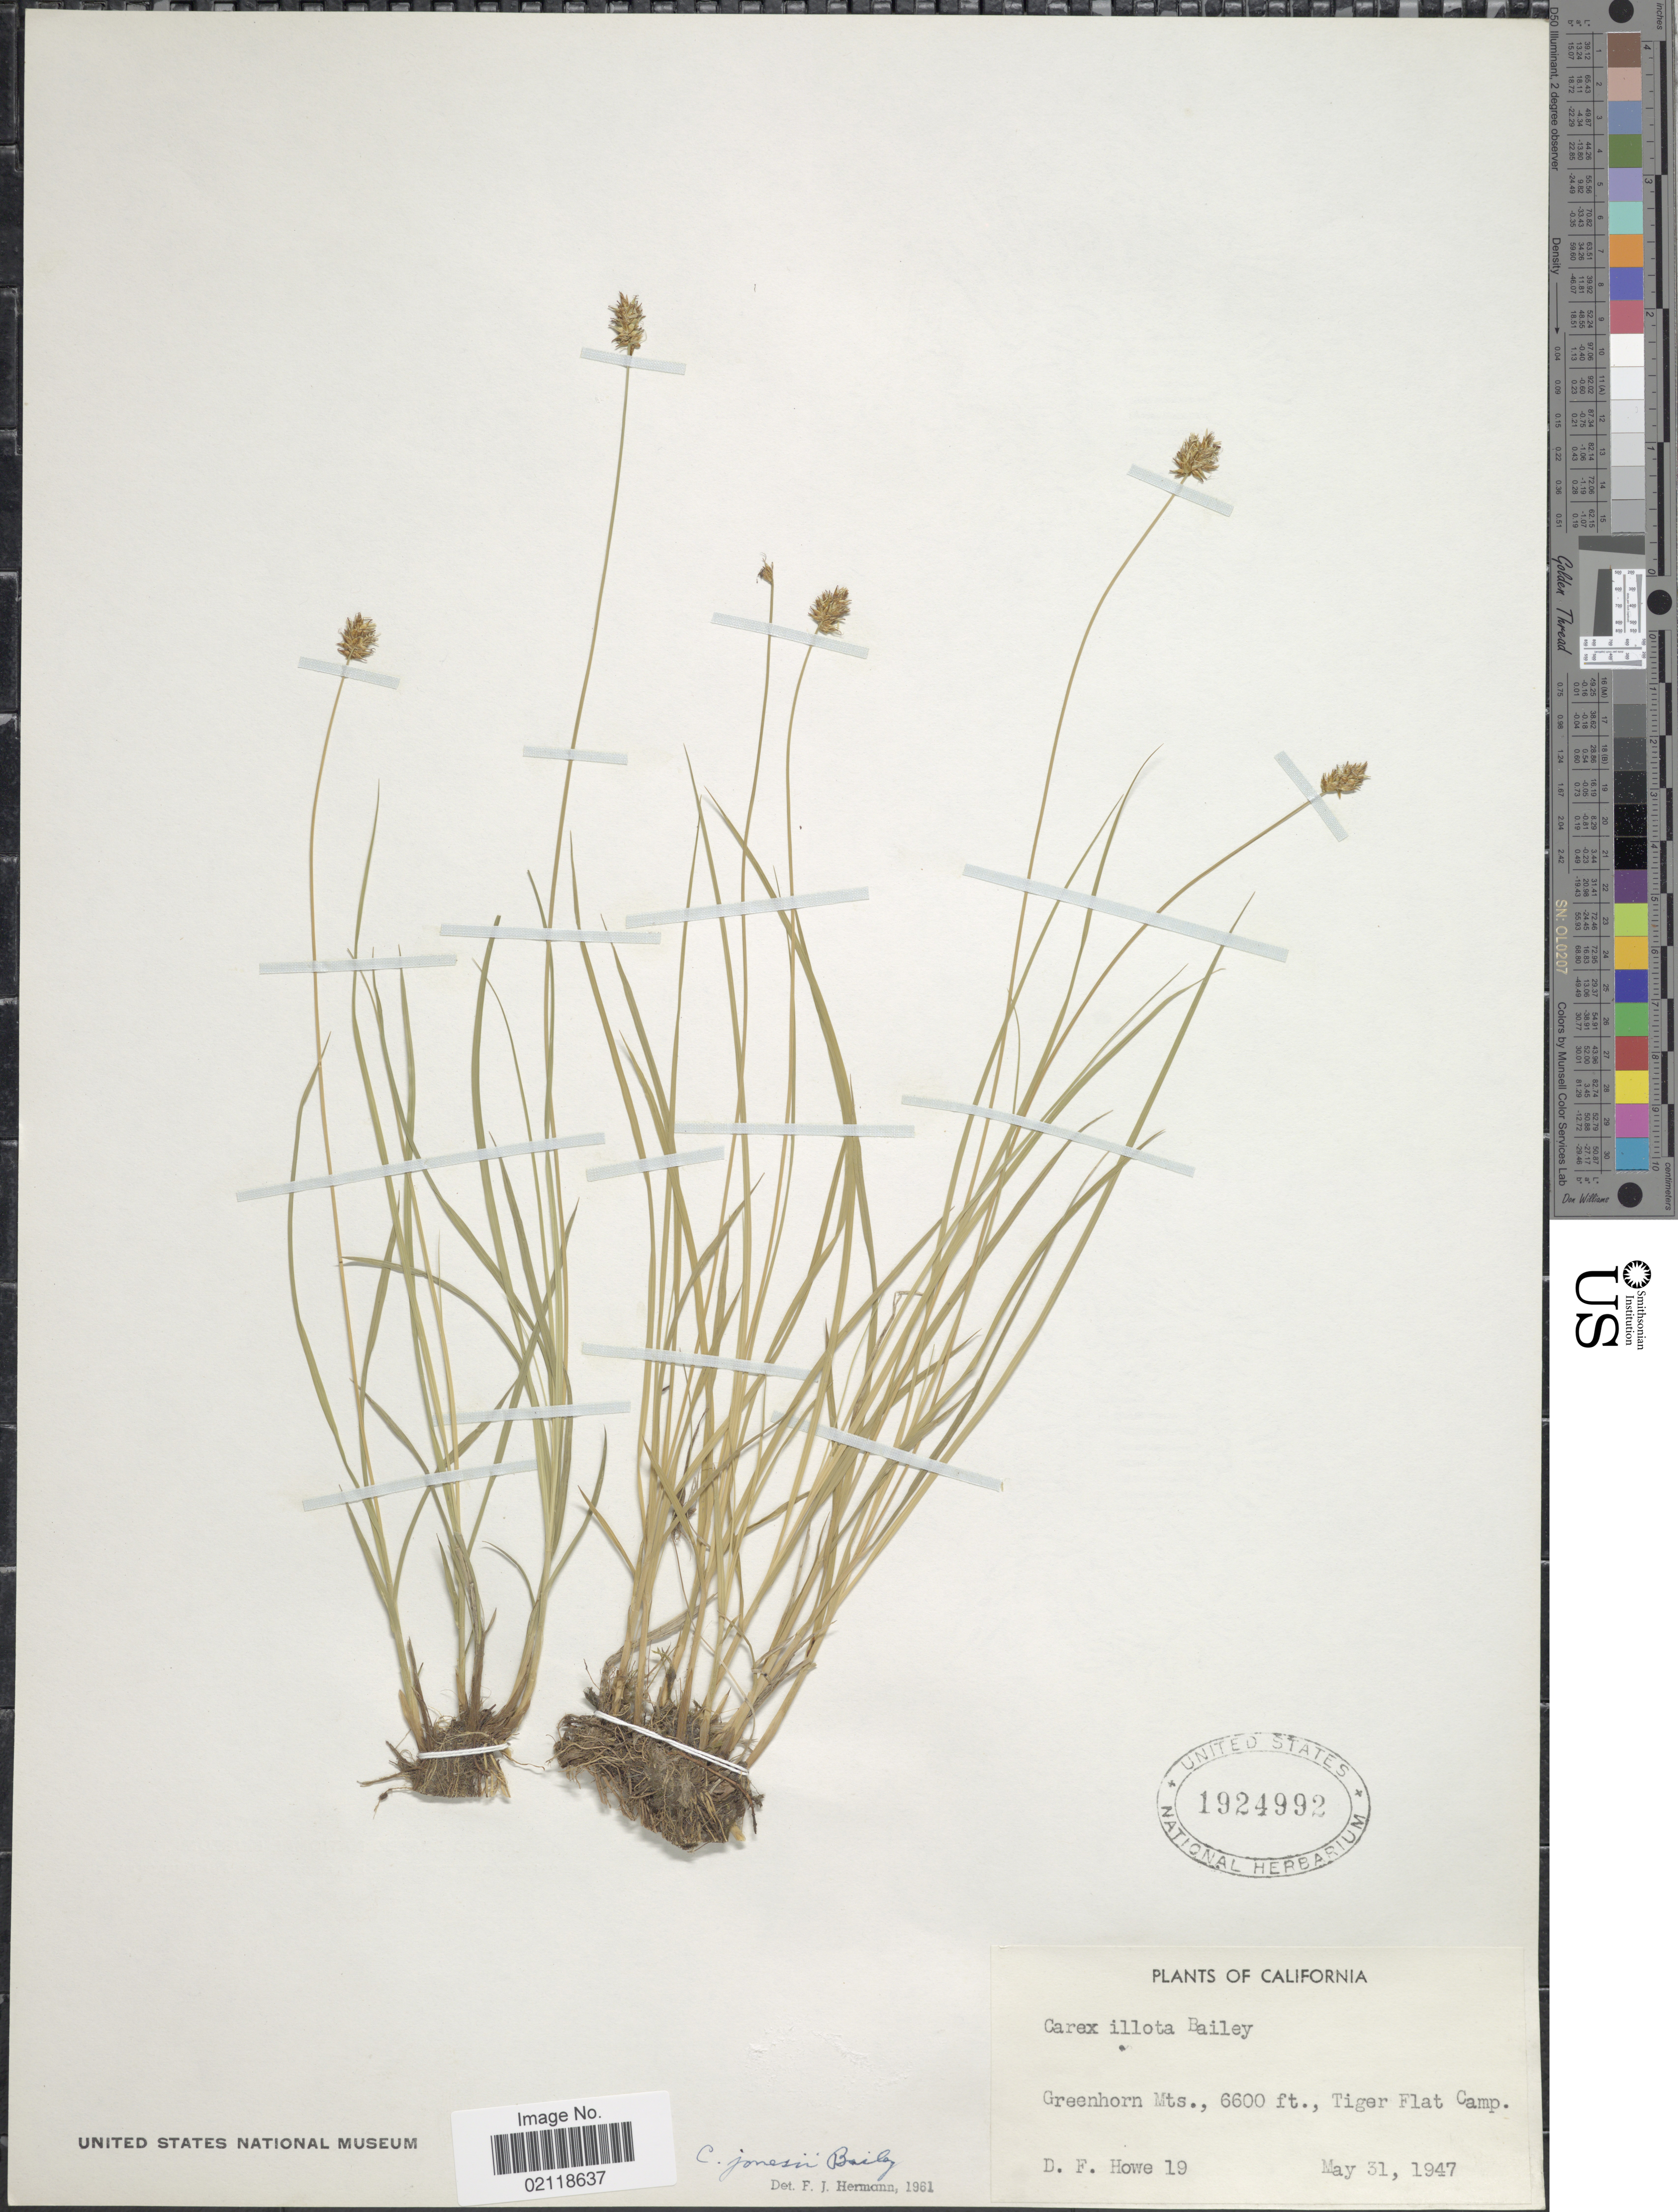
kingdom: Plantae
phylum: Tracheophyta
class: Liliopsida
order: Poales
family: Cyperaceae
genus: Carex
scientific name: Carex jonesii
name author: L.H. Bailey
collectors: D. Howe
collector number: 19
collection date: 1947-05-31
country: United States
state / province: California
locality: Greenhorn Mts., Tiger Flat Camp.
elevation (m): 2012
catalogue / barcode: US 1924992